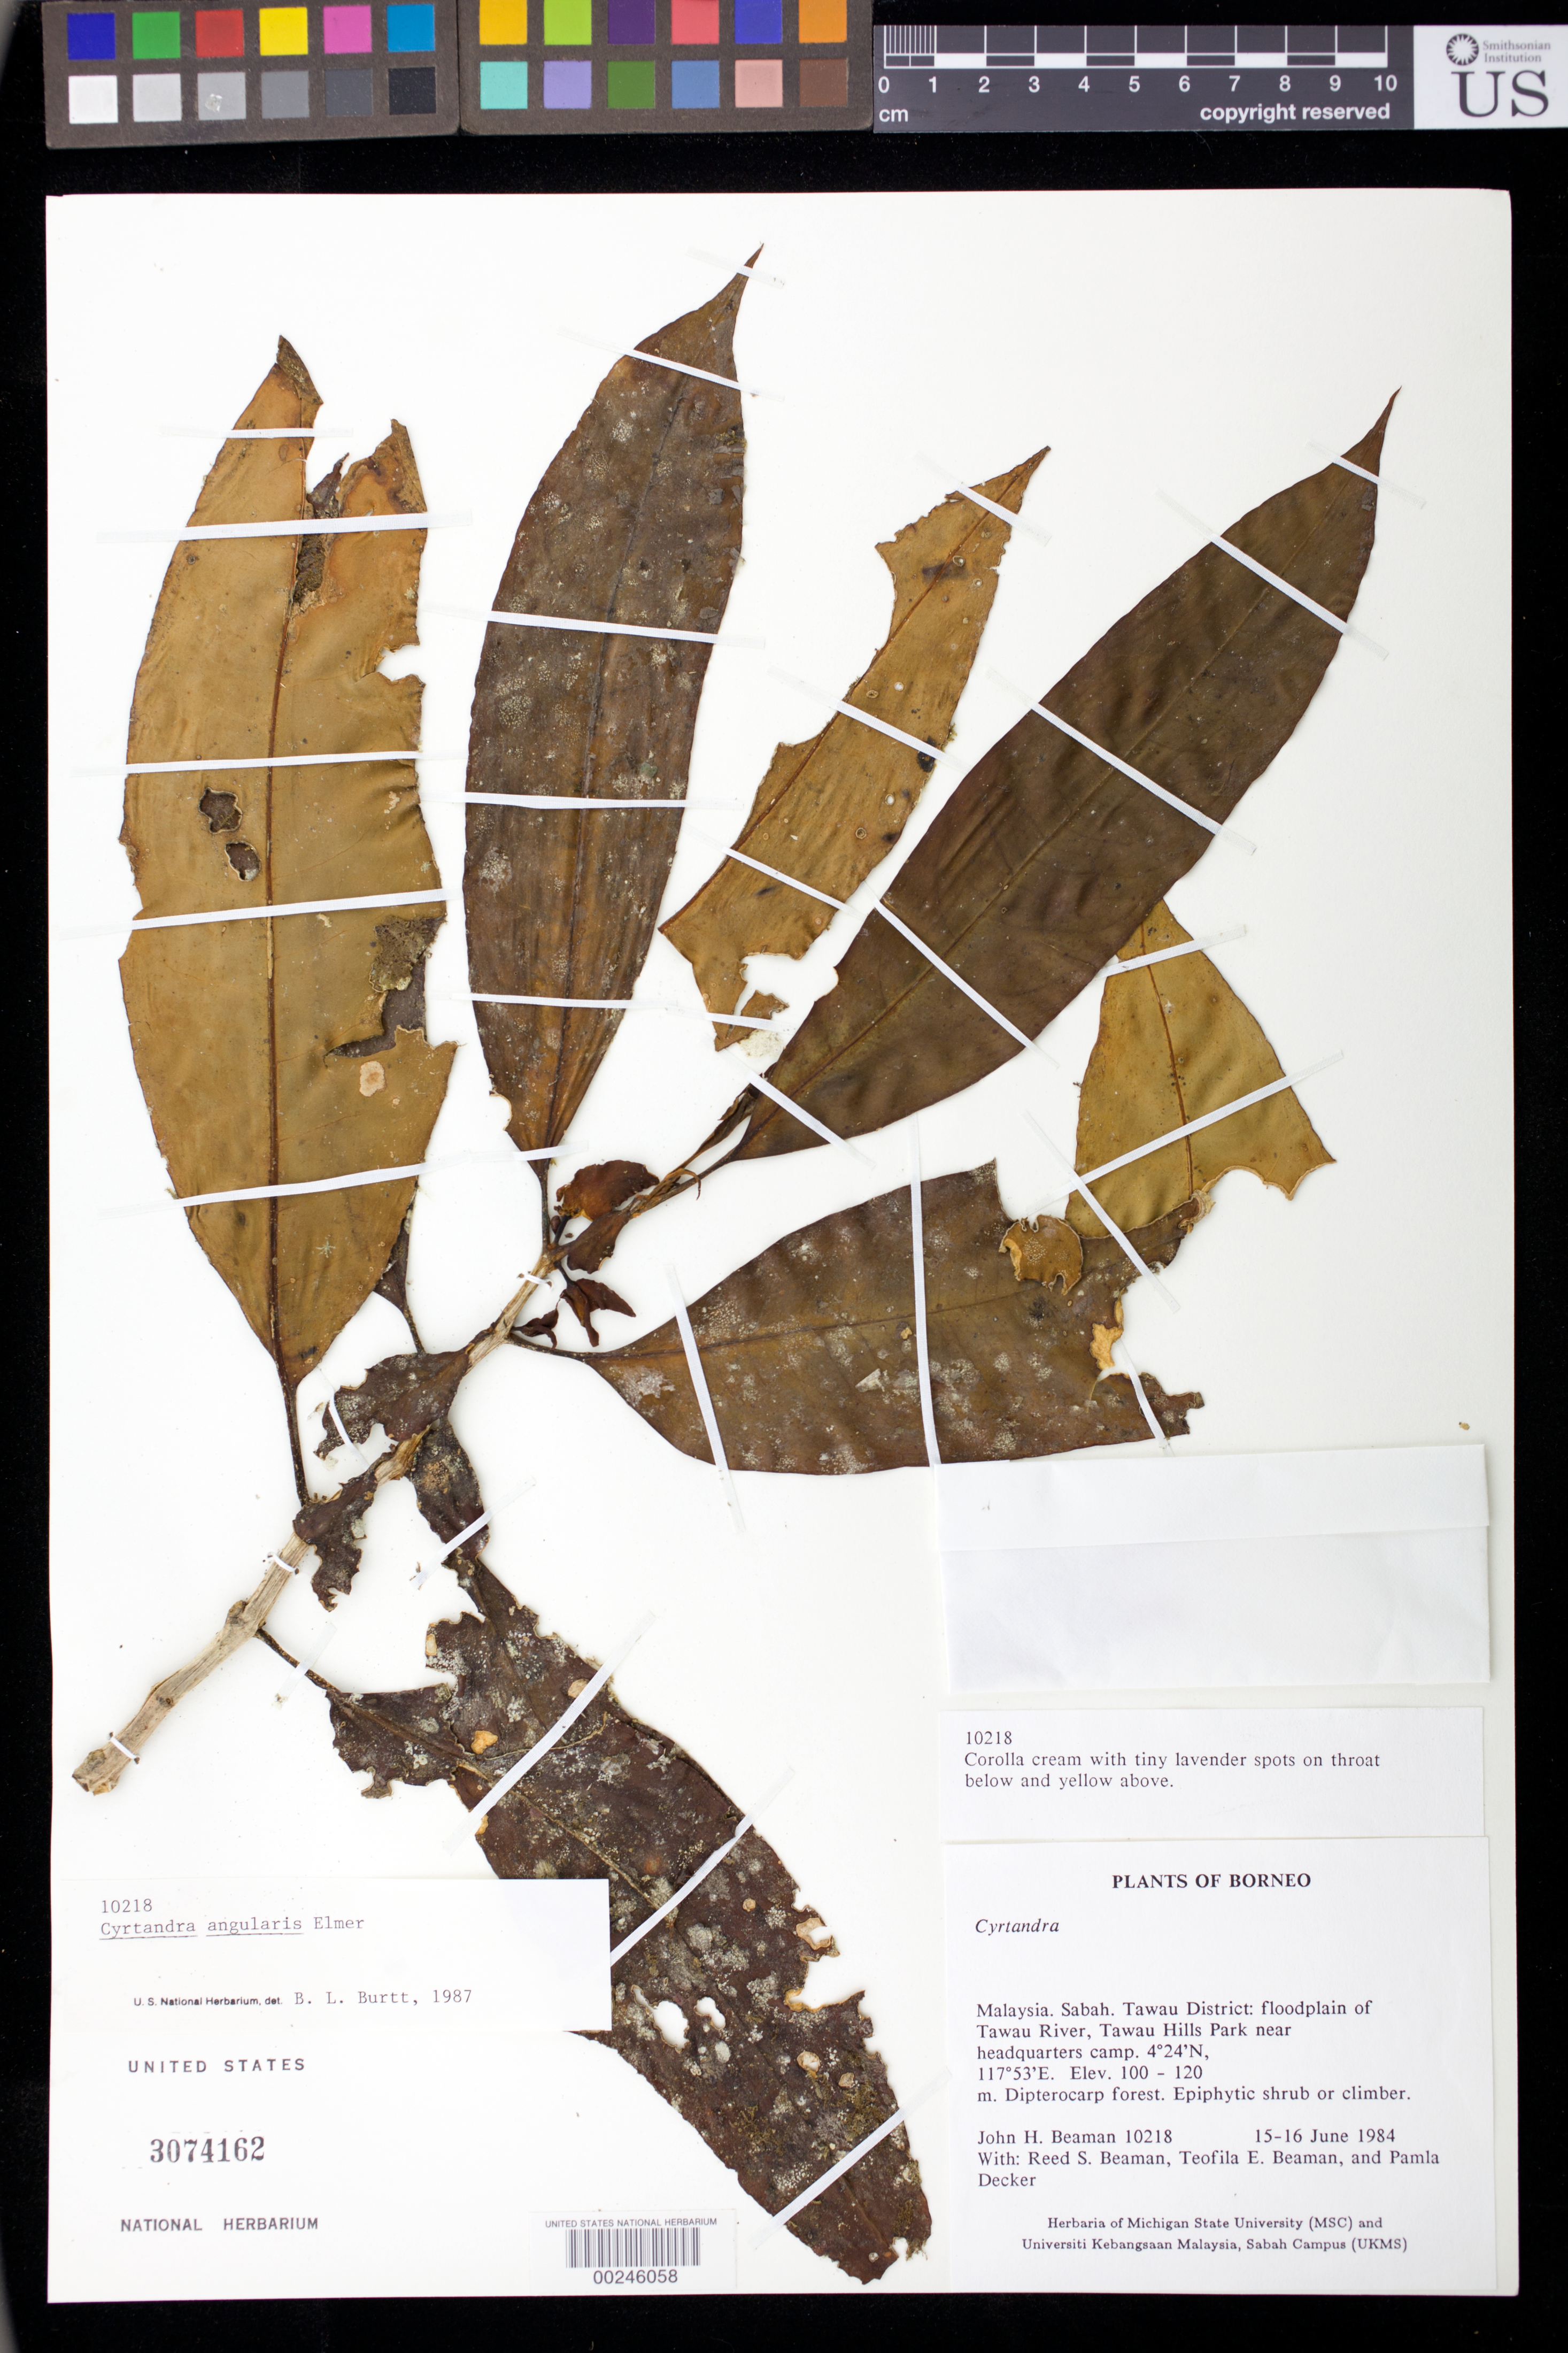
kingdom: Plantae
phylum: Tracheophyta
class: Magnoliopsida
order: Lamiales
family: Gesneriaceae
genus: Cyrtandra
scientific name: Cyrtandra angularis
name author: Elmer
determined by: Burtt, B. L.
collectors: J. H. Beaman, R. S. Beaman, T. E. Beaman & P. Decker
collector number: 10218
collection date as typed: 15-16 Jun 1984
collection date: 1984-06-15/1984-06-16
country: Malaysia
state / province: Sabah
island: Borneo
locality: Tawau dist, floodplain of tawau river, tawau hills park near headquarters camp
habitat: Dipterocarp forest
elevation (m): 100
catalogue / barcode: US 3074162